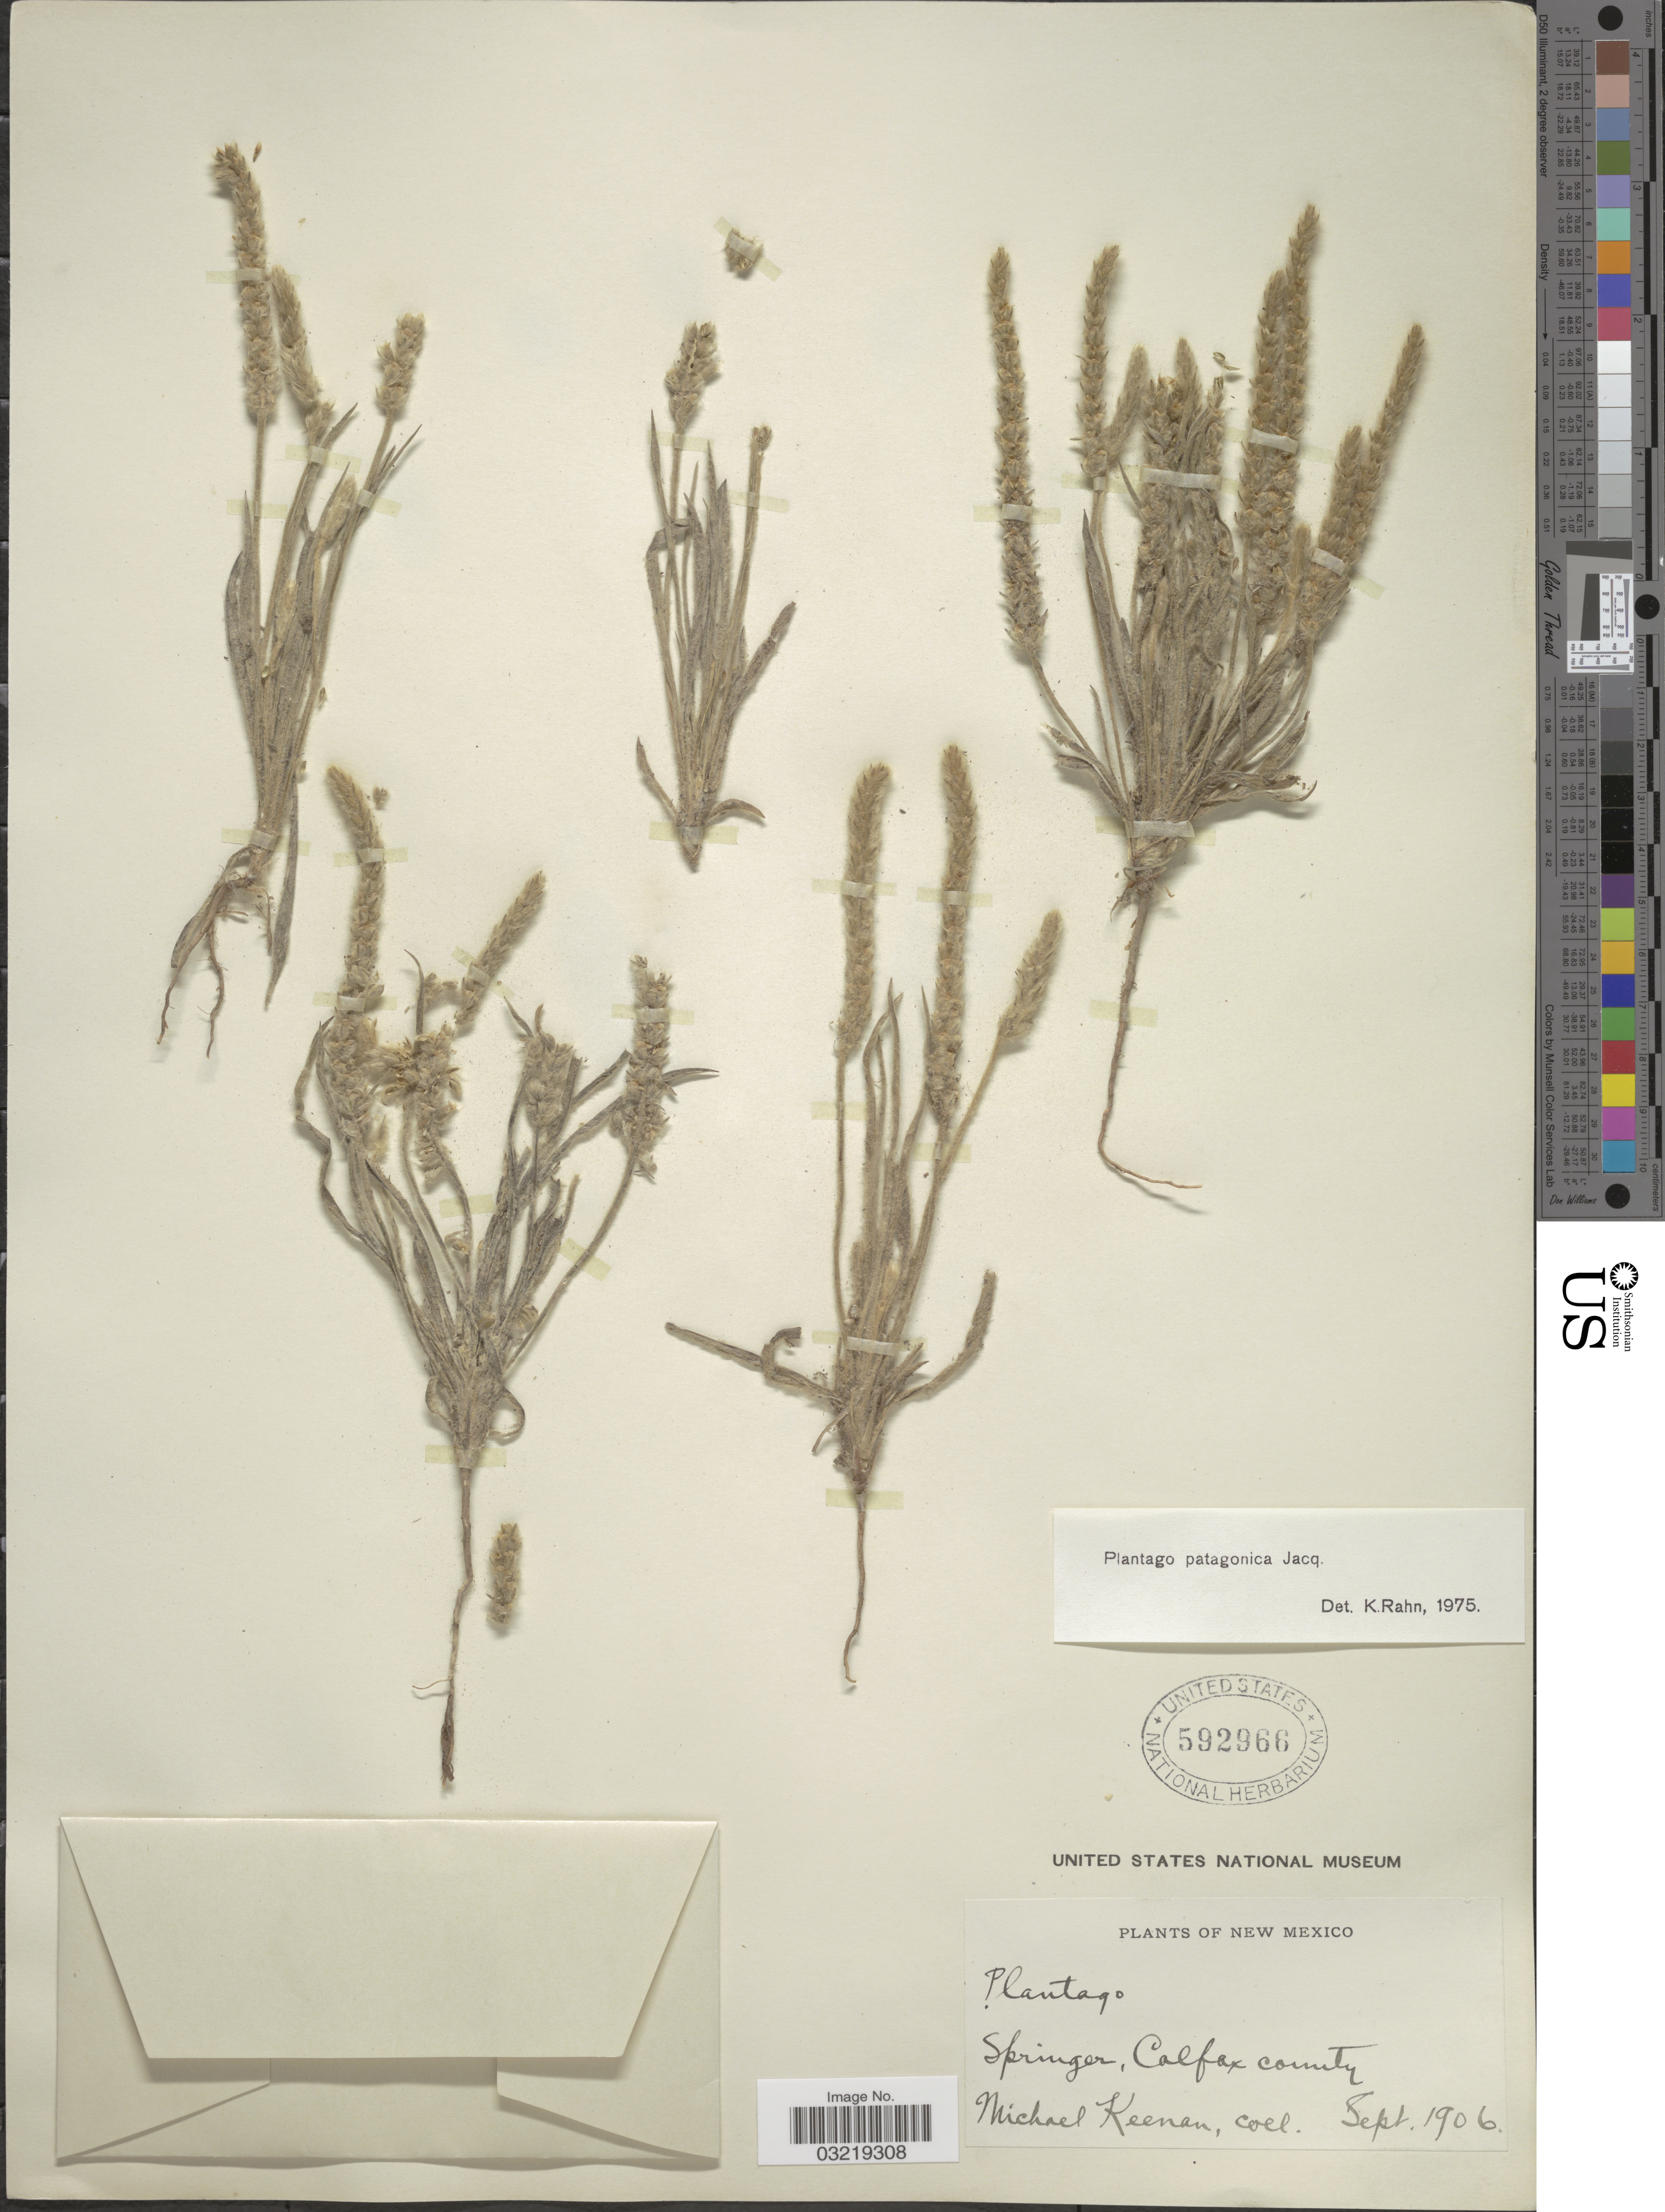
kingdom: Plantae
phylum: Tracheophyta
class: Magnoliopsida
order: Lamiales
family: Plantaginaceae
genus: Plantago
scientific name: Plantago patagonica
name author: Jacq.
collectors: M. Keenan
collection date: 1906-09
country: United States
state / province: New Mexico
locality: Springer, Colfax County.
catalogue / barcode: US 592966